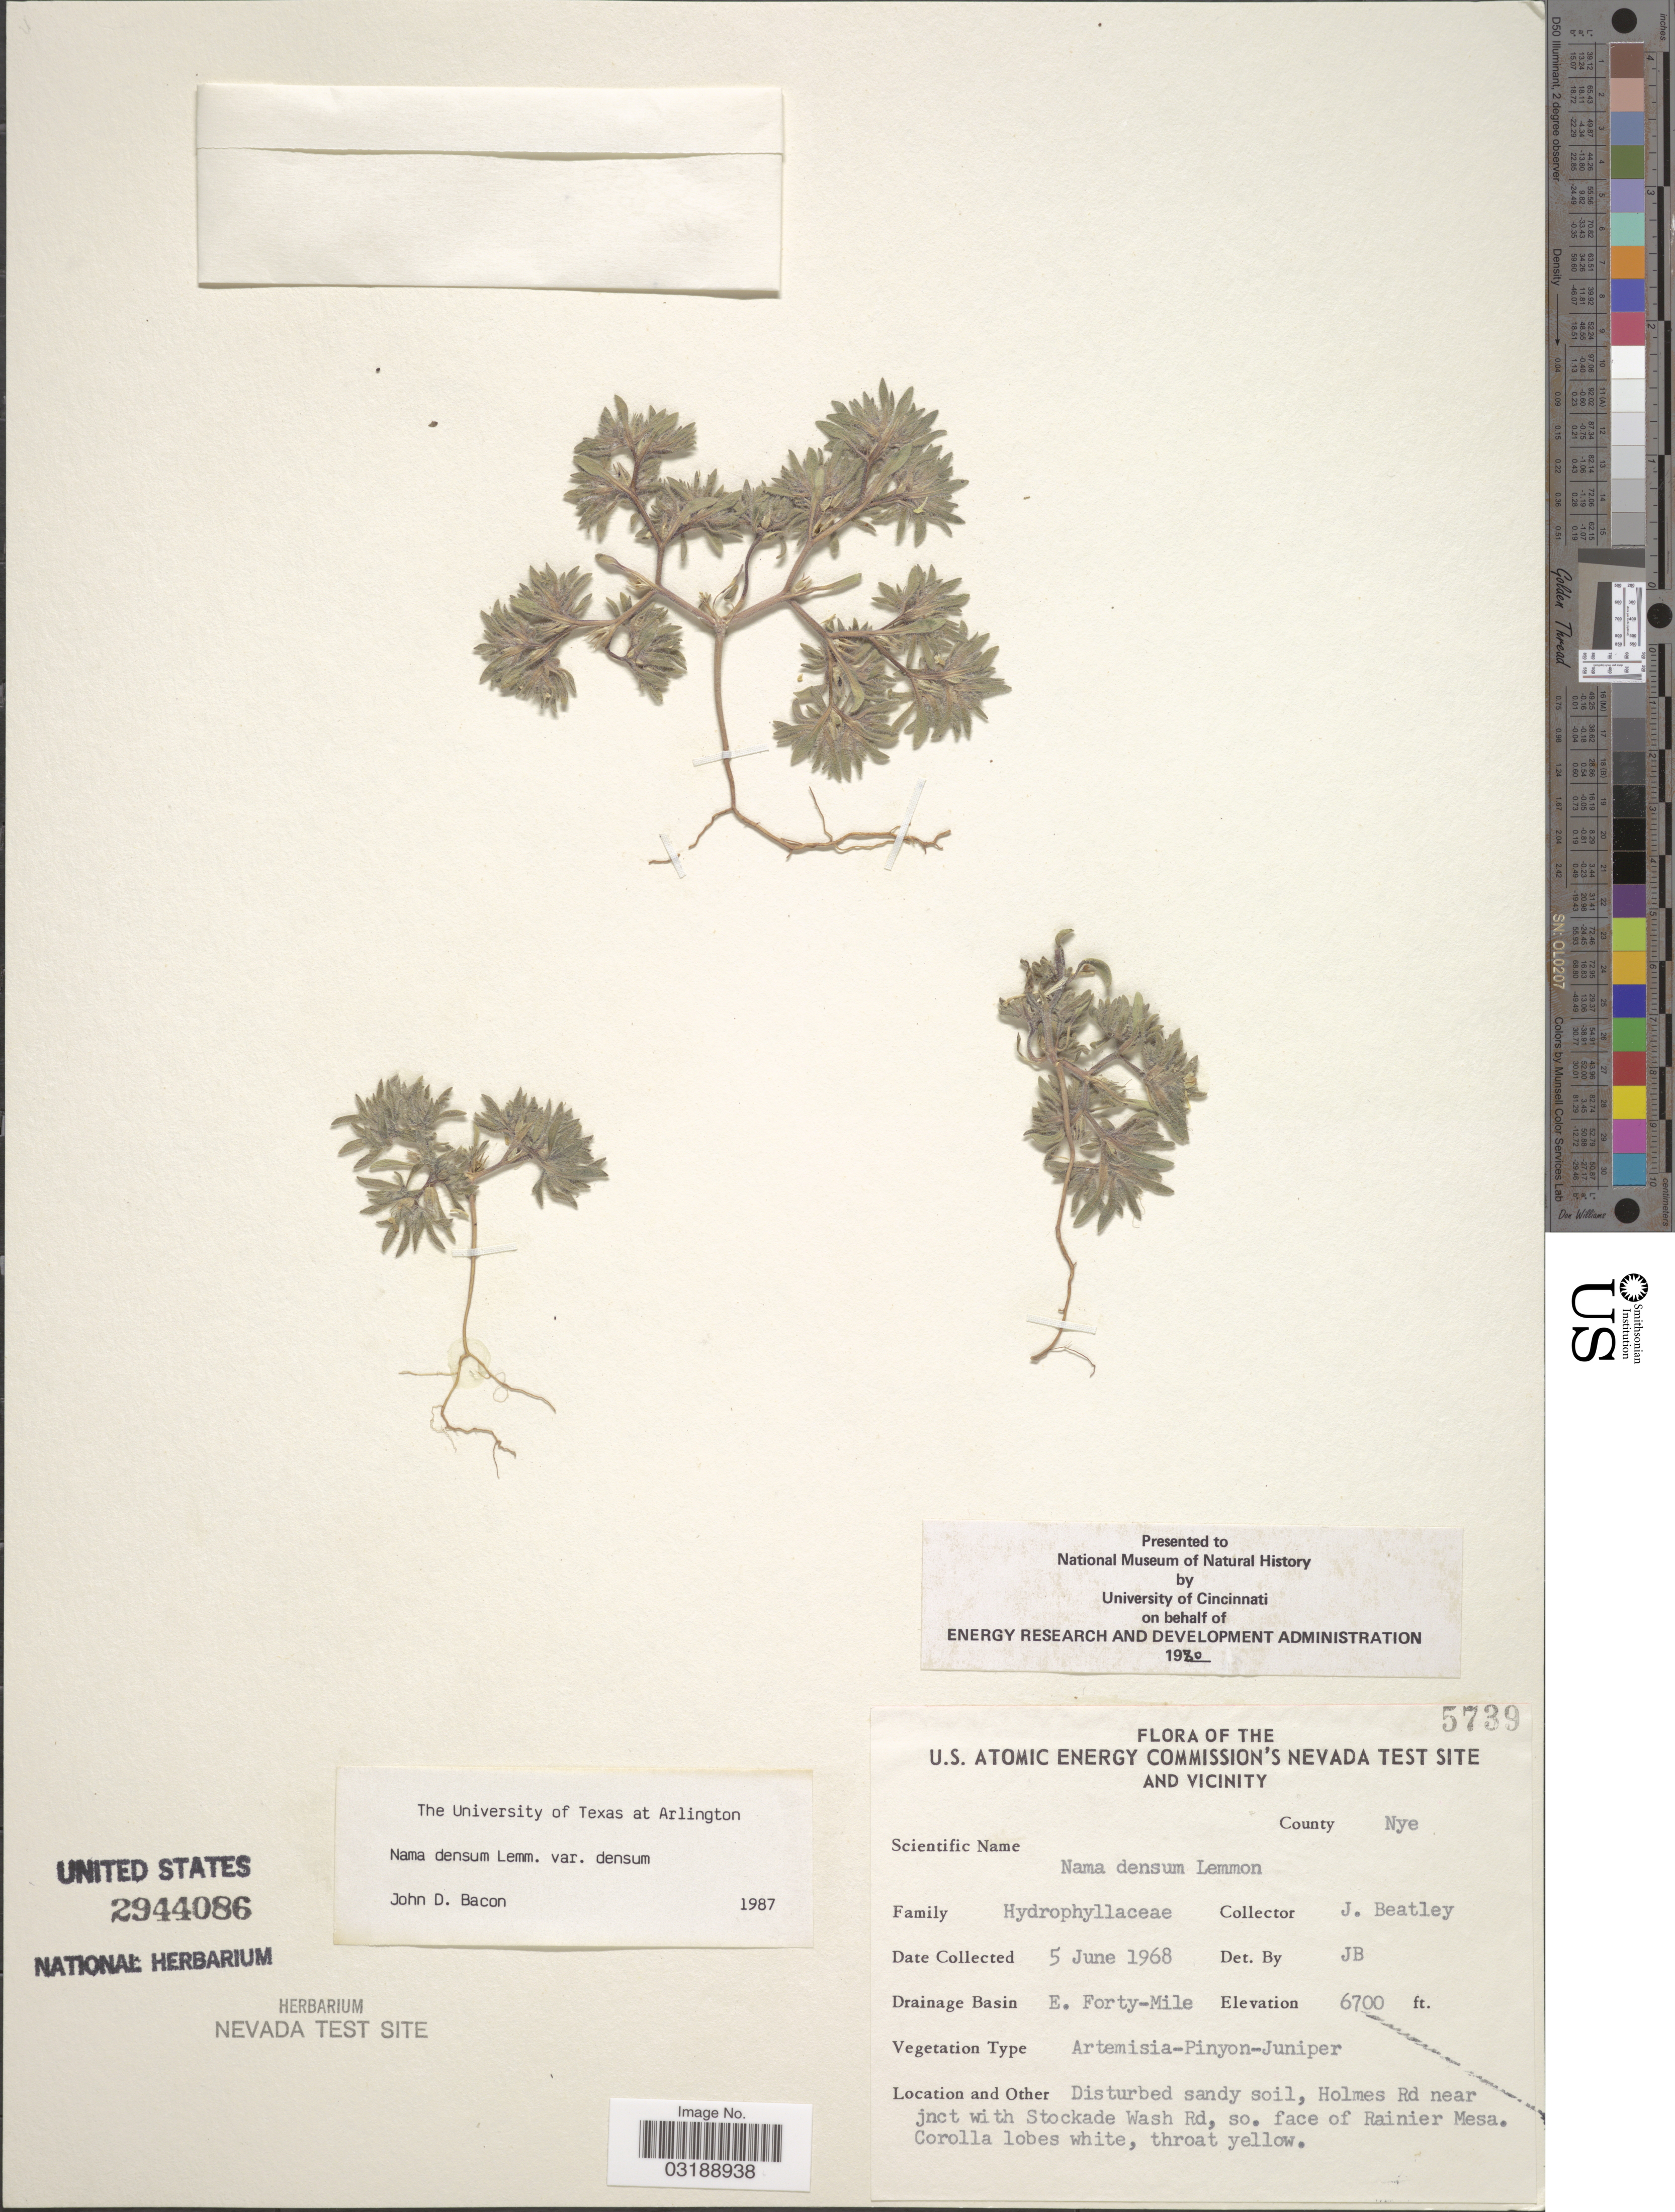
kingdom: Plantae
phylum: Tracheophyta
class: Magnoliopsida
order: Boraginales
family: Namaceae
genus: Nama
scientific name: Nama densa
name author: Lemmon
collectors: J. C. Beatley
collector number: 5739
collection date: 1968-06-05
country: United States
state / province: Nevada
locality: U.S. Atomic Energy Commission's Nevada Test Site and Vicinity, County Nye, Drainage Basin E. Forty-Mile, Holmes Rd near jnct with Stockade Wash Rd, so. face of Rainier Mesa.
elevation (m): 2042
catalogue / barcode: US 2944086